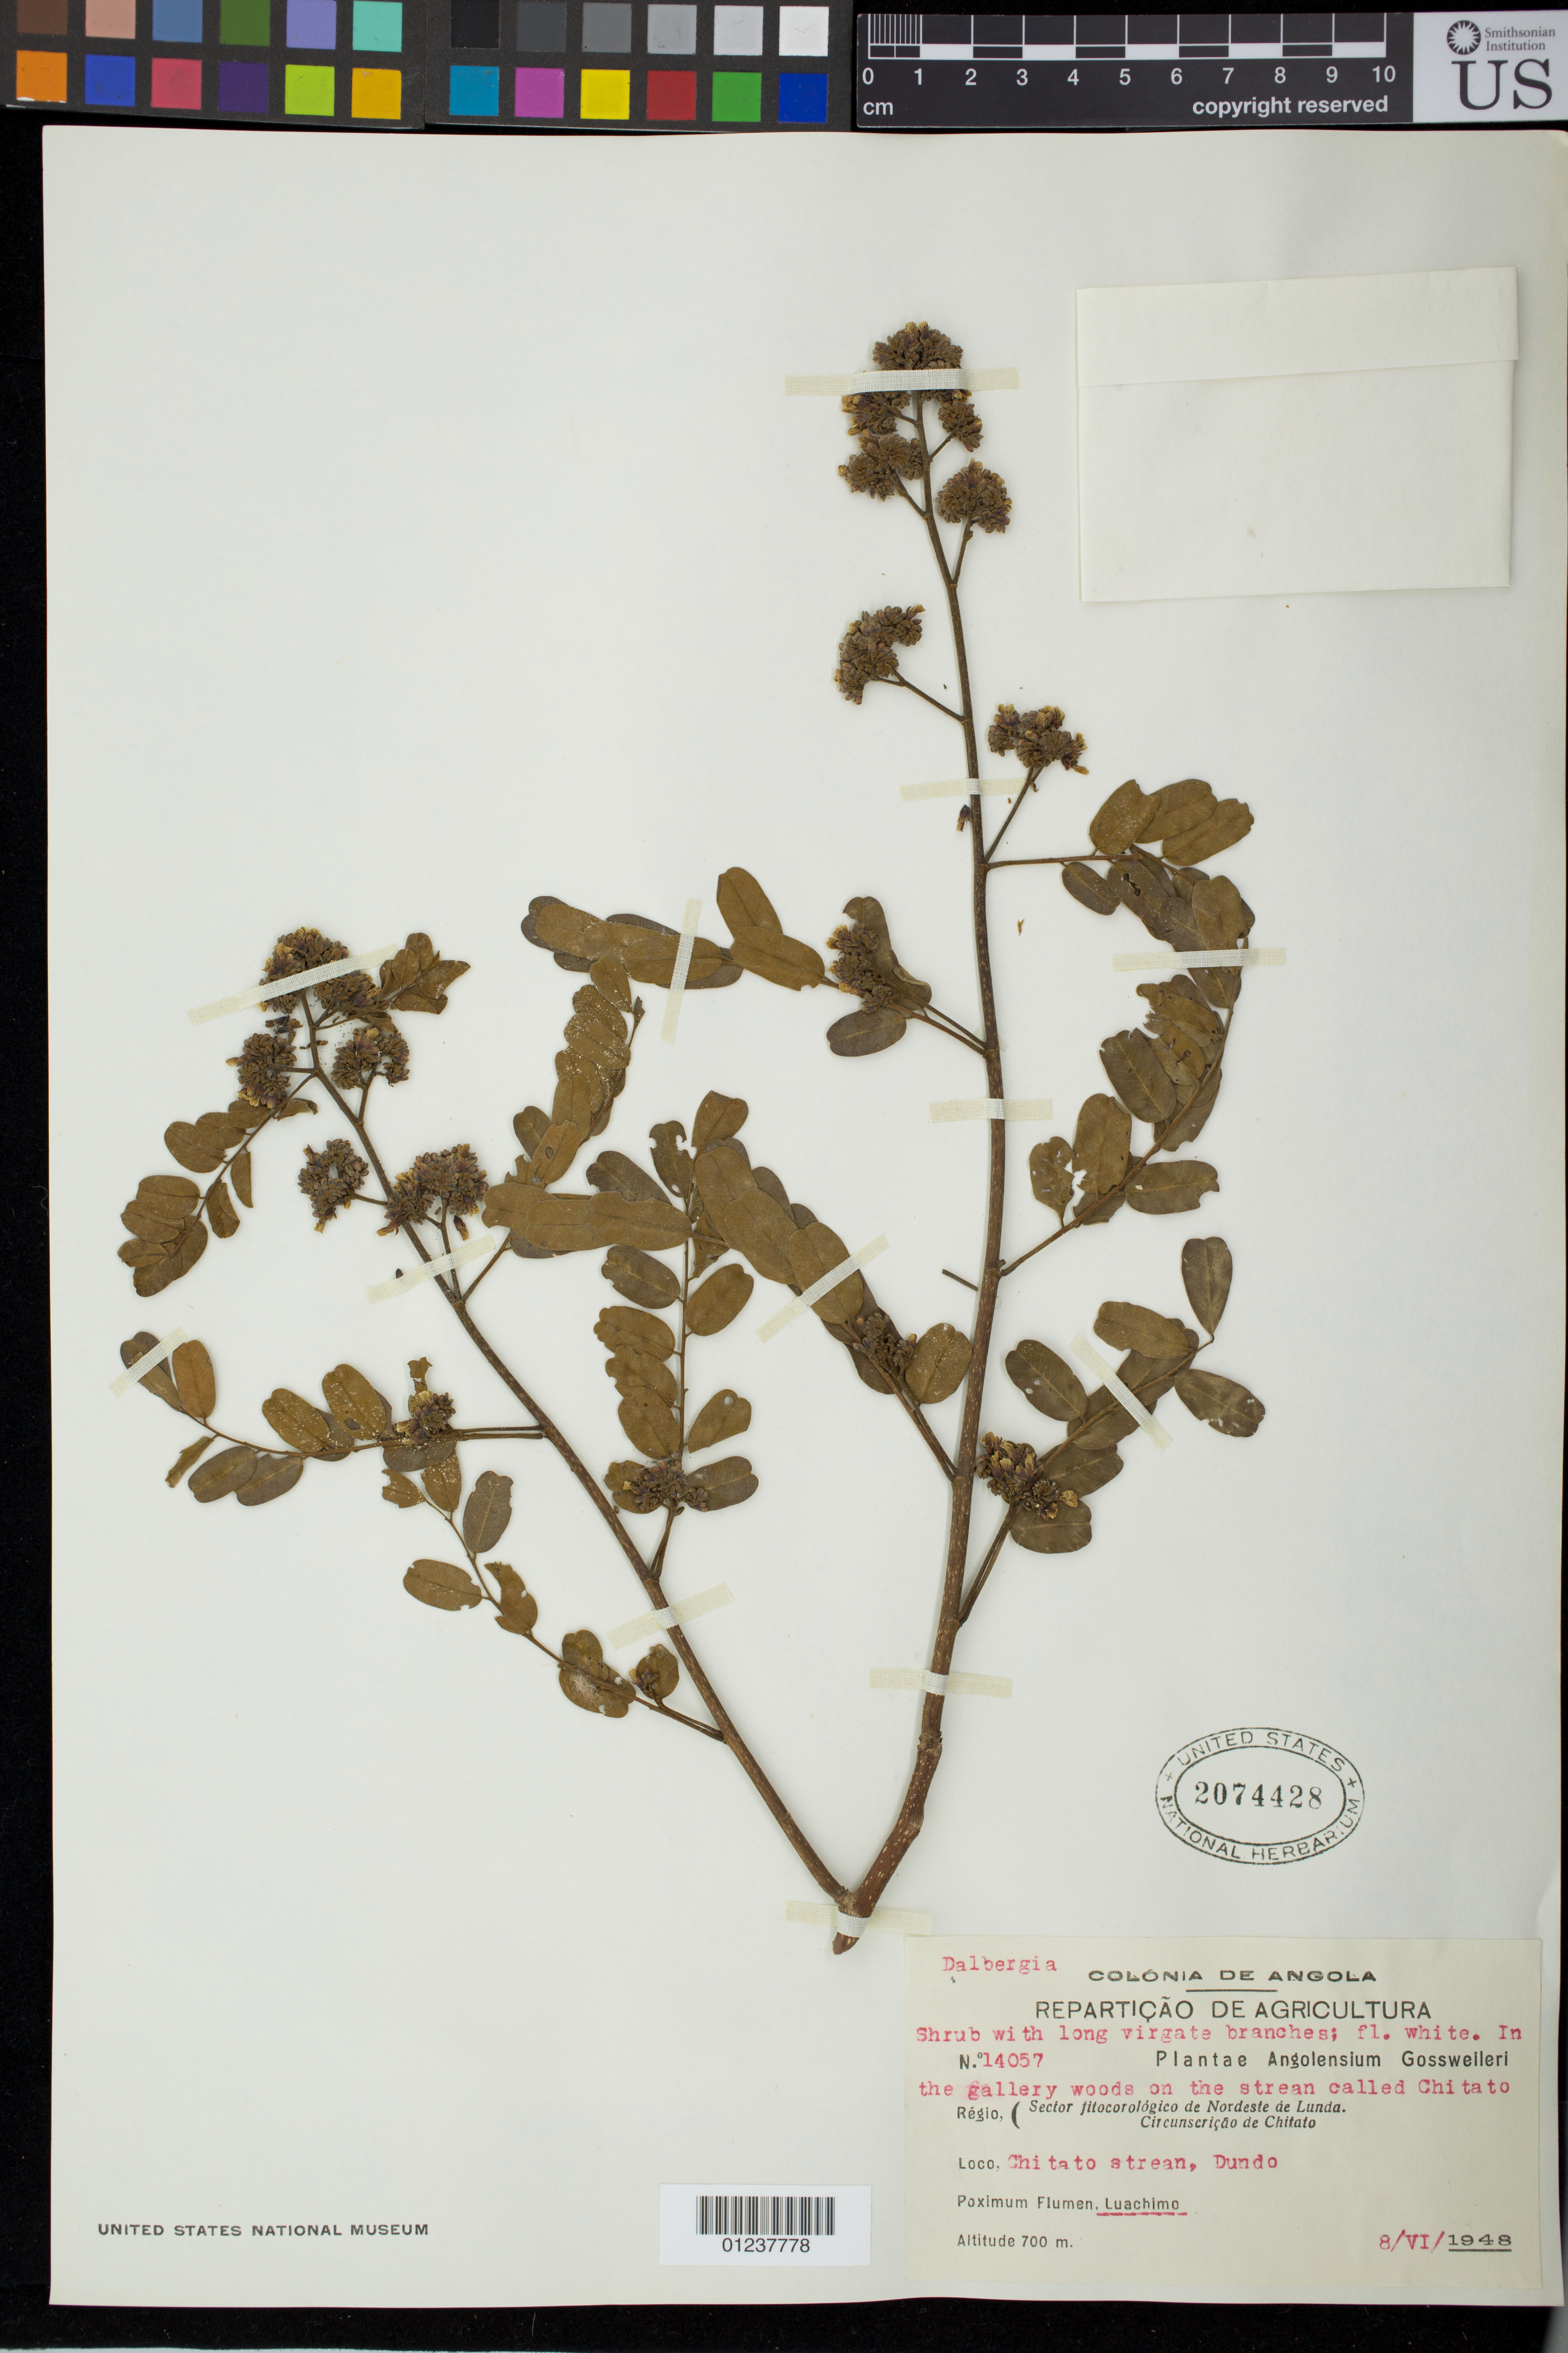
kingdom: Plantae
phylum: Tracheophyta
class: Magnoliopsida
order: Fabales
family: Fabaceae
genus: Dalbergia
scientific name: Dalbergia sp.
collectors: -. Gossweiler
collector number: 14057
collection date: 1948-06-08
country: Angola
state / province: Lunda Norte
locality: Regio, Sector fitocorologico de Nordeste de Lunda. Circunscricao de Chitato. Loco, Chitato stream, Dundo.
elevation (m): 700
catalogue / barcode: US 2074428